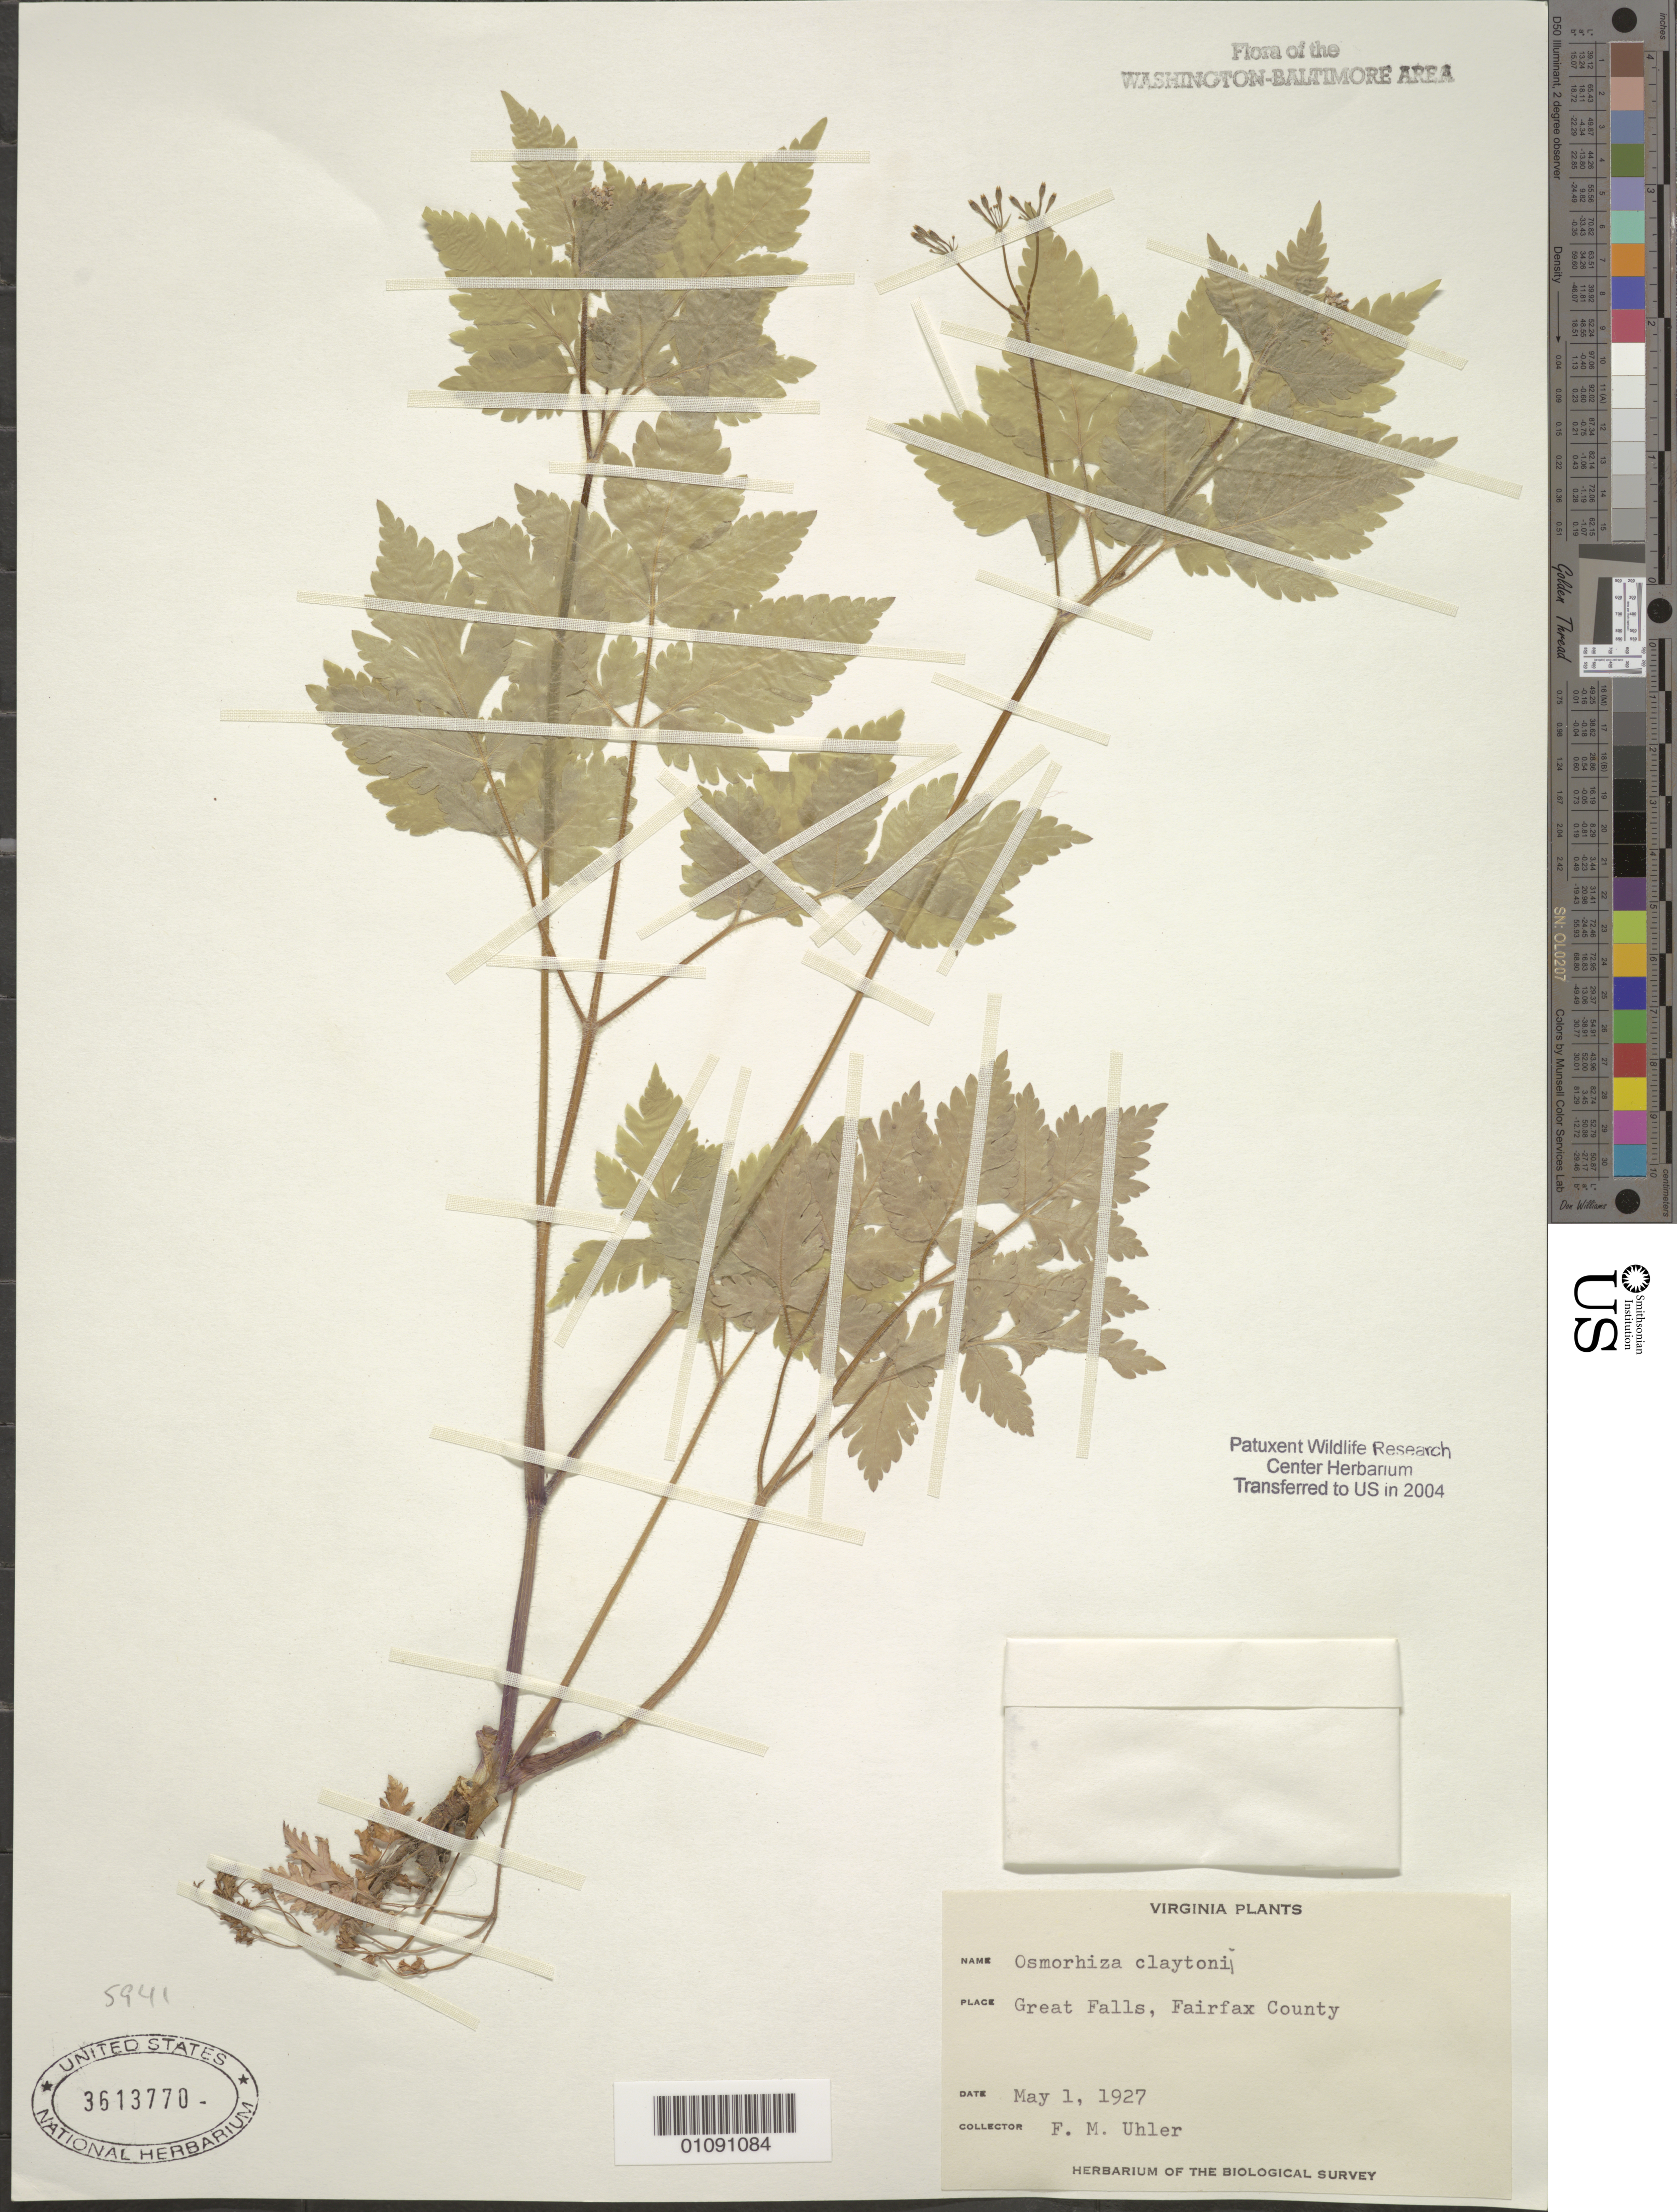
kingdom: Plantae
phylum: Tracheophyta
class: Magnoliopsida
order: Apiales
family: Apiaceae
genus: Osmorhiza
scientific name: Osmorhiza claytonii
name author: (Michx.) C.B. Clarke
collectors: F. M. Uhler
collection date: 1927-05-01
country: United States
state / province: Virginia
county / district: Fairfax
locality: Great Falls.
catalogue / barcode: US 3613770